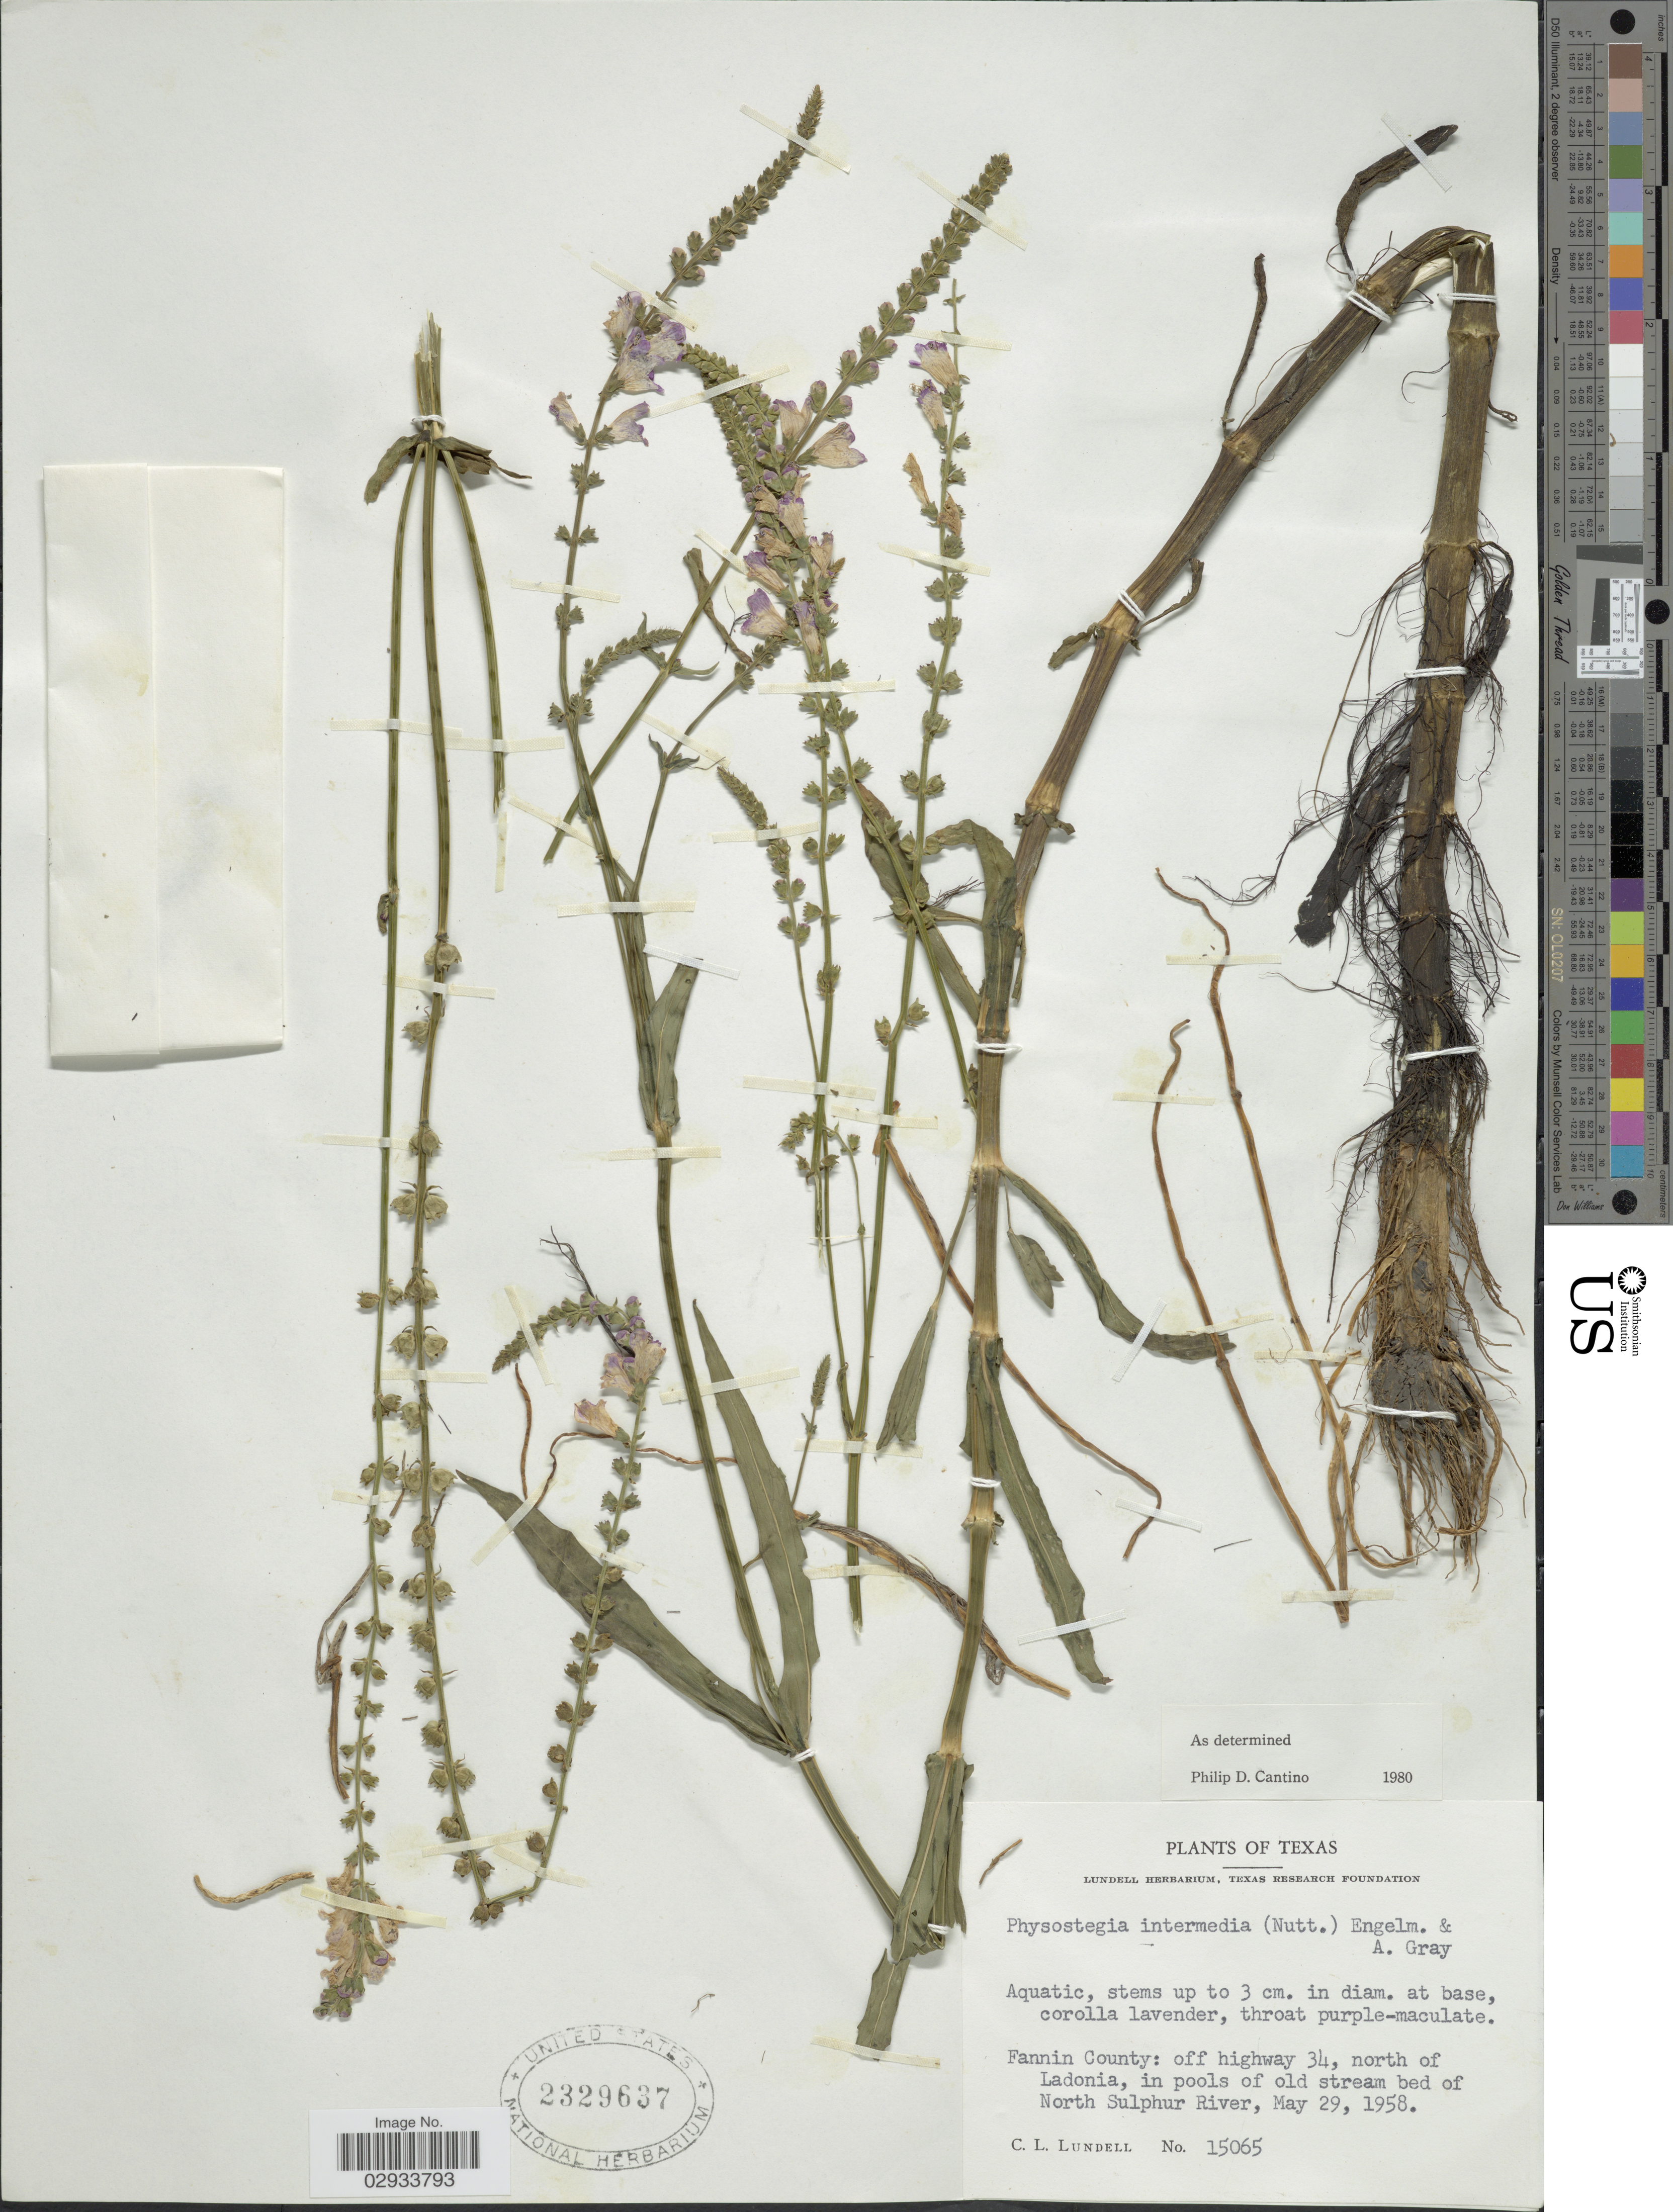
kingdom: Plantae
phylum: Tracheophyta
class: Magnoliopsida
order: Lamiales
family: Lamiaceae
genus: Physostegia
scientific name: Physostegia intermedia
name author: (Nutt.) Engelm. & A. Gray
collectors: C. L. Lundell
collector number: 15065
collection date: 1958-05-29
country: United States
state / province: Texas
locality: Fannin County: off highway 34, north of Ladonia, in pools of old stream bed of North Sulphur River.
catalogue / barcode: US 2329637